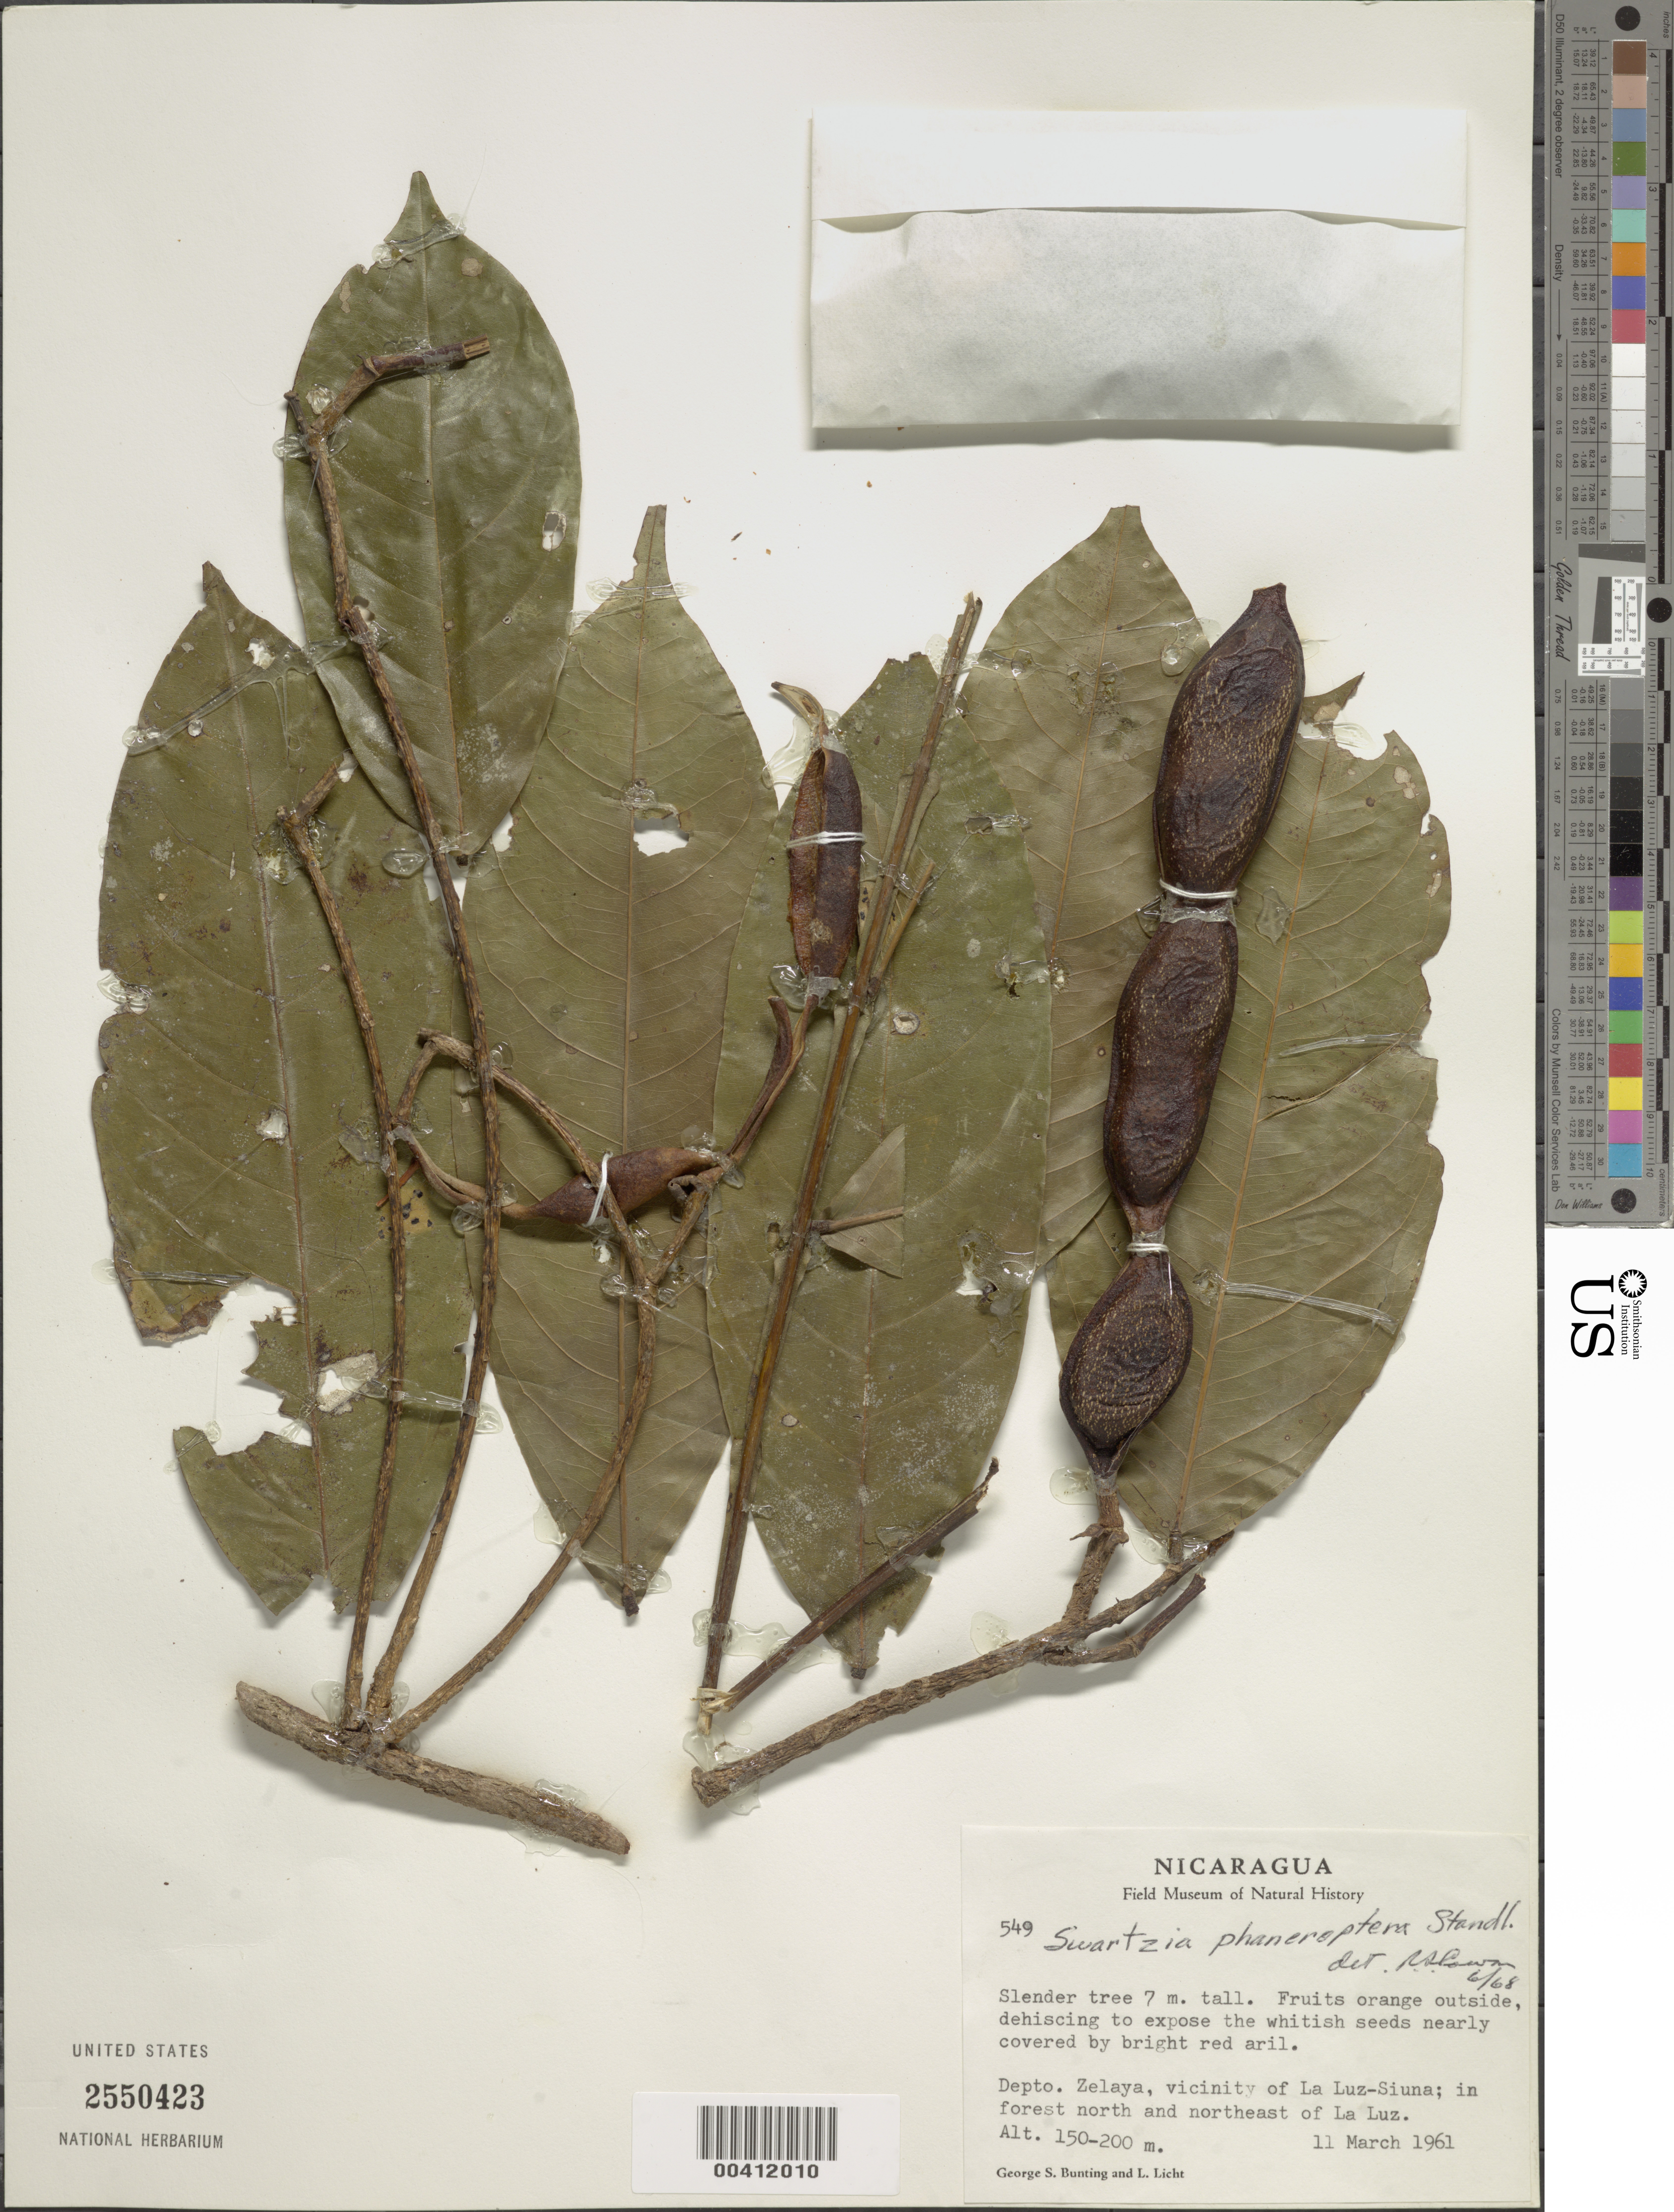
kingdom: Plantae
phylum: Tracheophyta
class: Magnoliopsida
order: Fabales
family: Fabaceae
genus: Swartzia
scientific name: Swartzia phaneroptera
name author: Standl.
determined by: Cowan, R. S.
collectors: G. S. Bunting & L. Licht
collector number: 549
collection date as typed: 11 Mar 1961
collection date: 1961-03-11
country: Nicaragua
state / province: Atlántico Norte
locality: Vicinity of la luz-siuna, ne of la luz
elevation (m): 150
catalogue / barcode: US 2550423